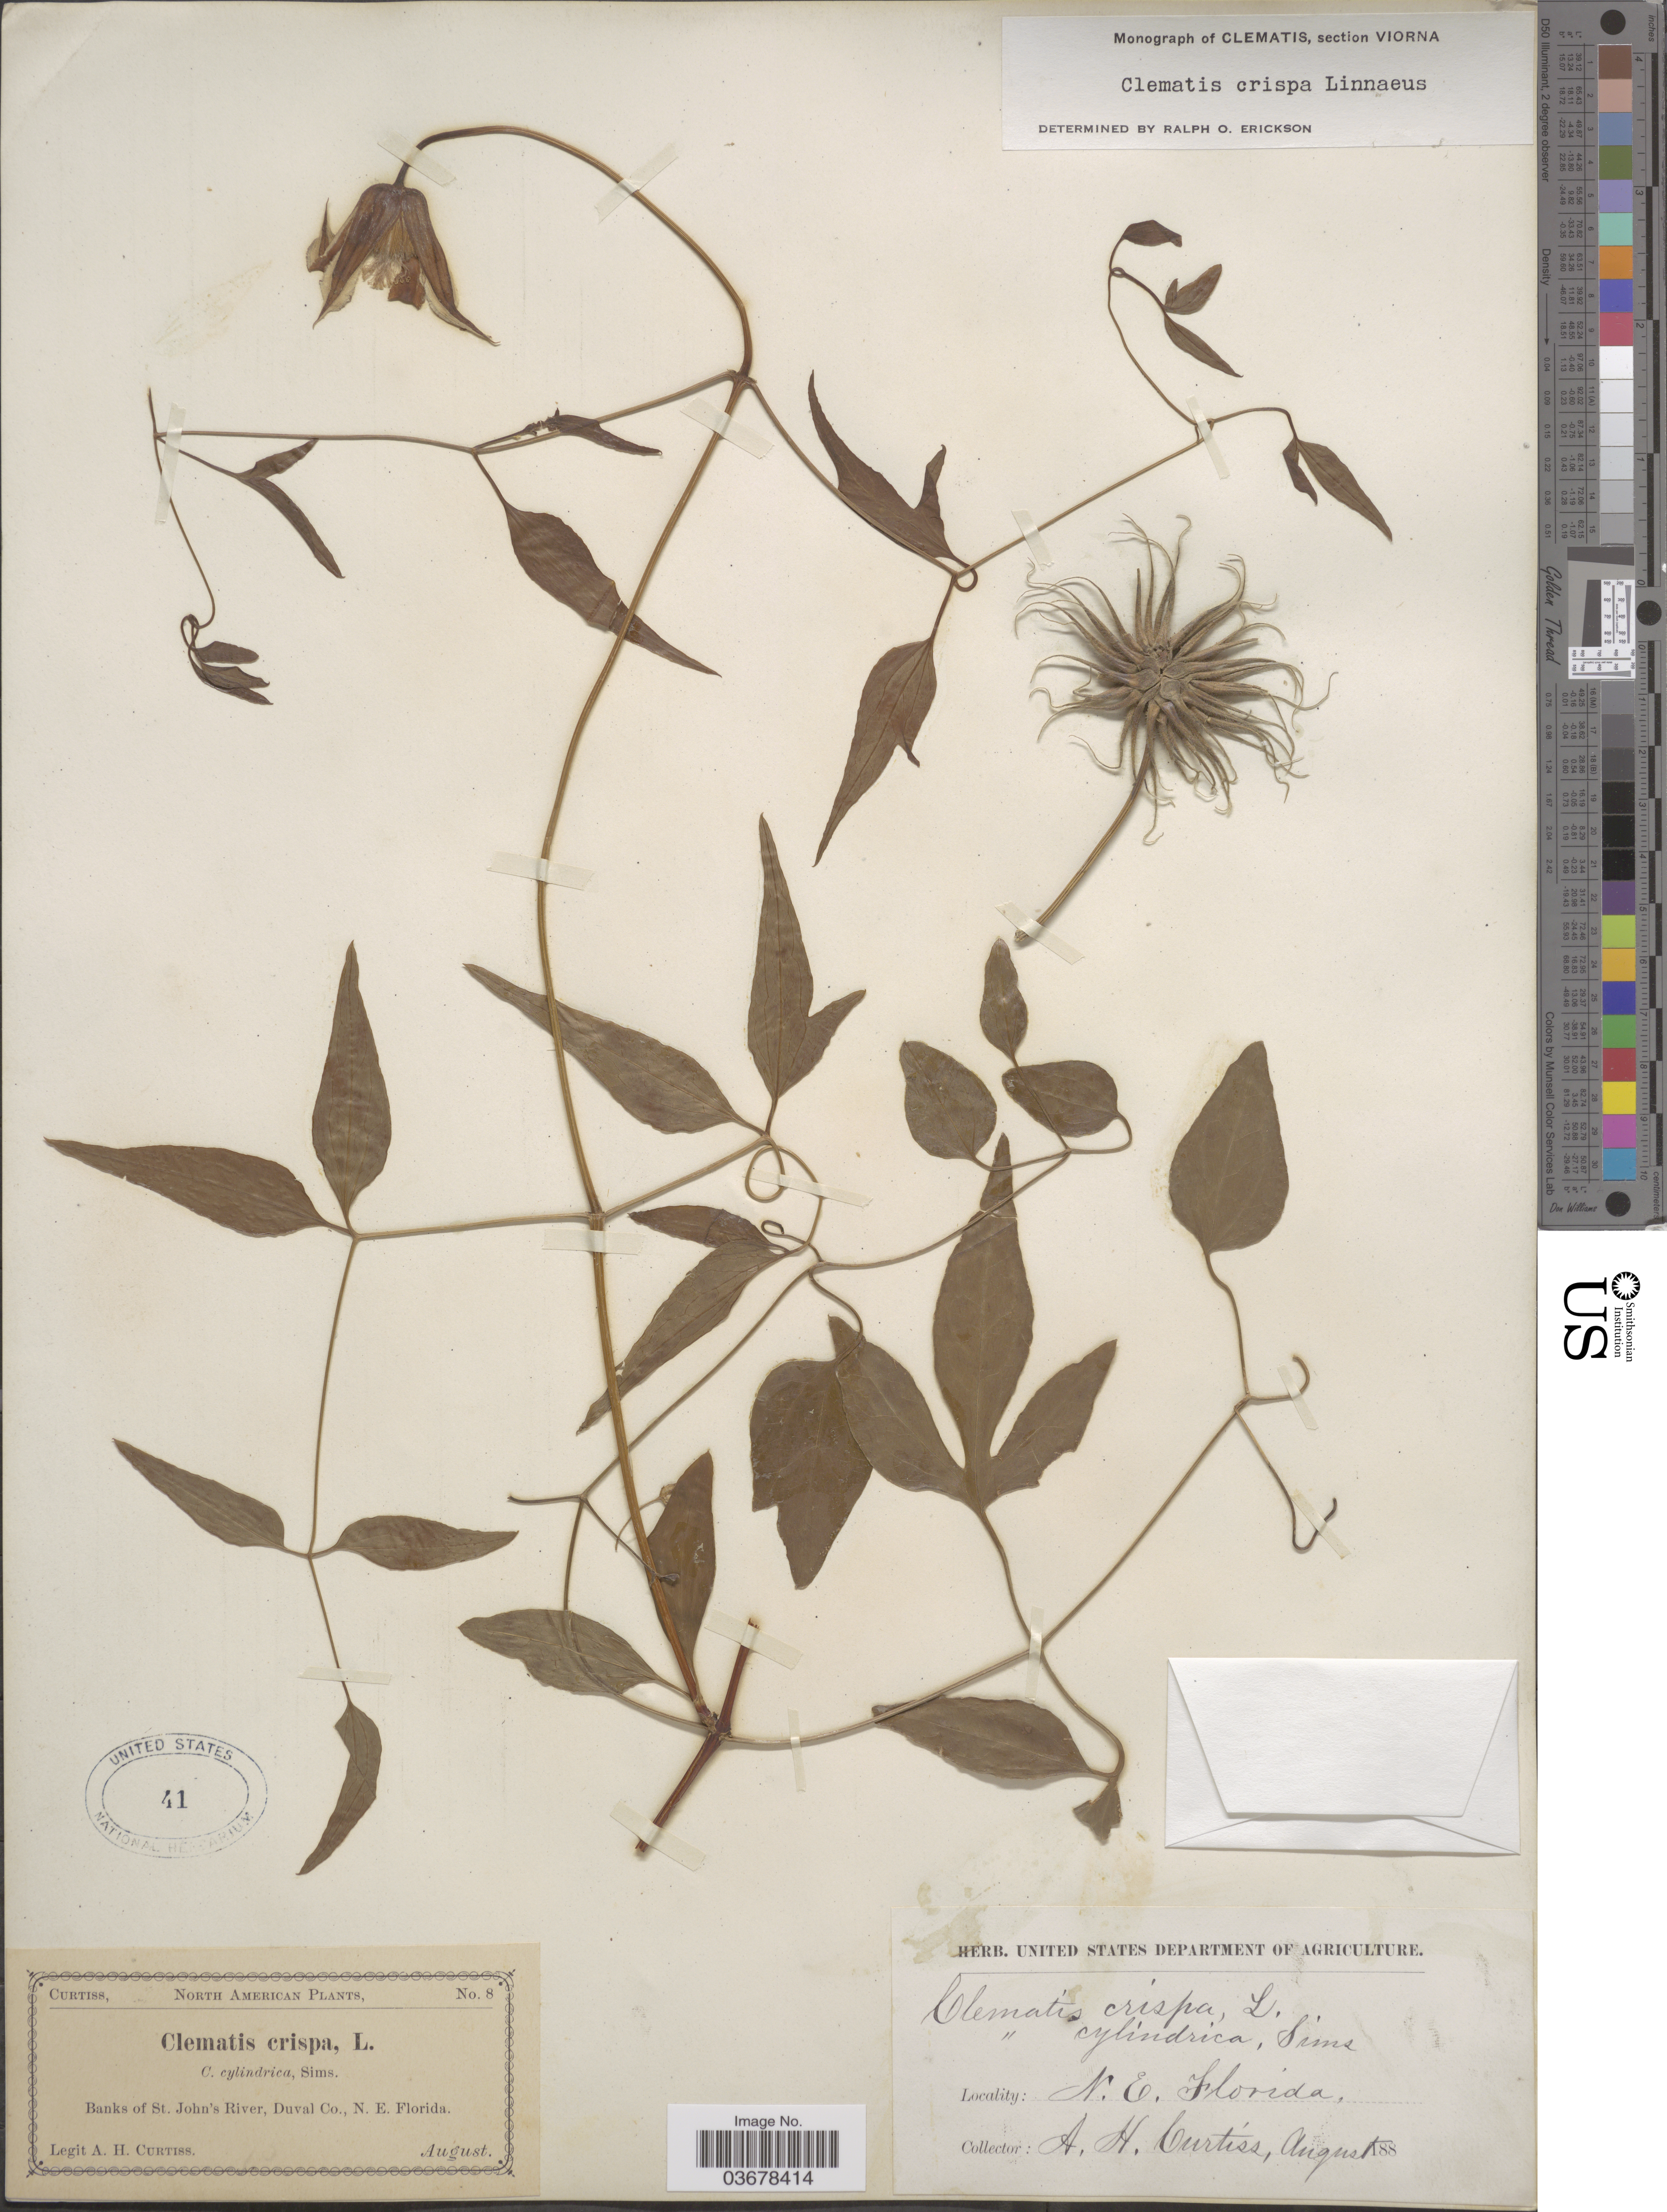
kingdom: Plantae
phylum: Tracheophyta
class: Magnoliopsida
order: Ranunculales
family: Ranunculaceae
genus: Clematis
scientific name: Clematis viorna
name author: L.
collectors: A. H. Curtiss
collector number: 8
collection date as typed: August 188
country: United States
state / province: Florida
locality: Banks of St. John's River, Duval Co., N.E. Florida.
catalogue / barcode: US 41